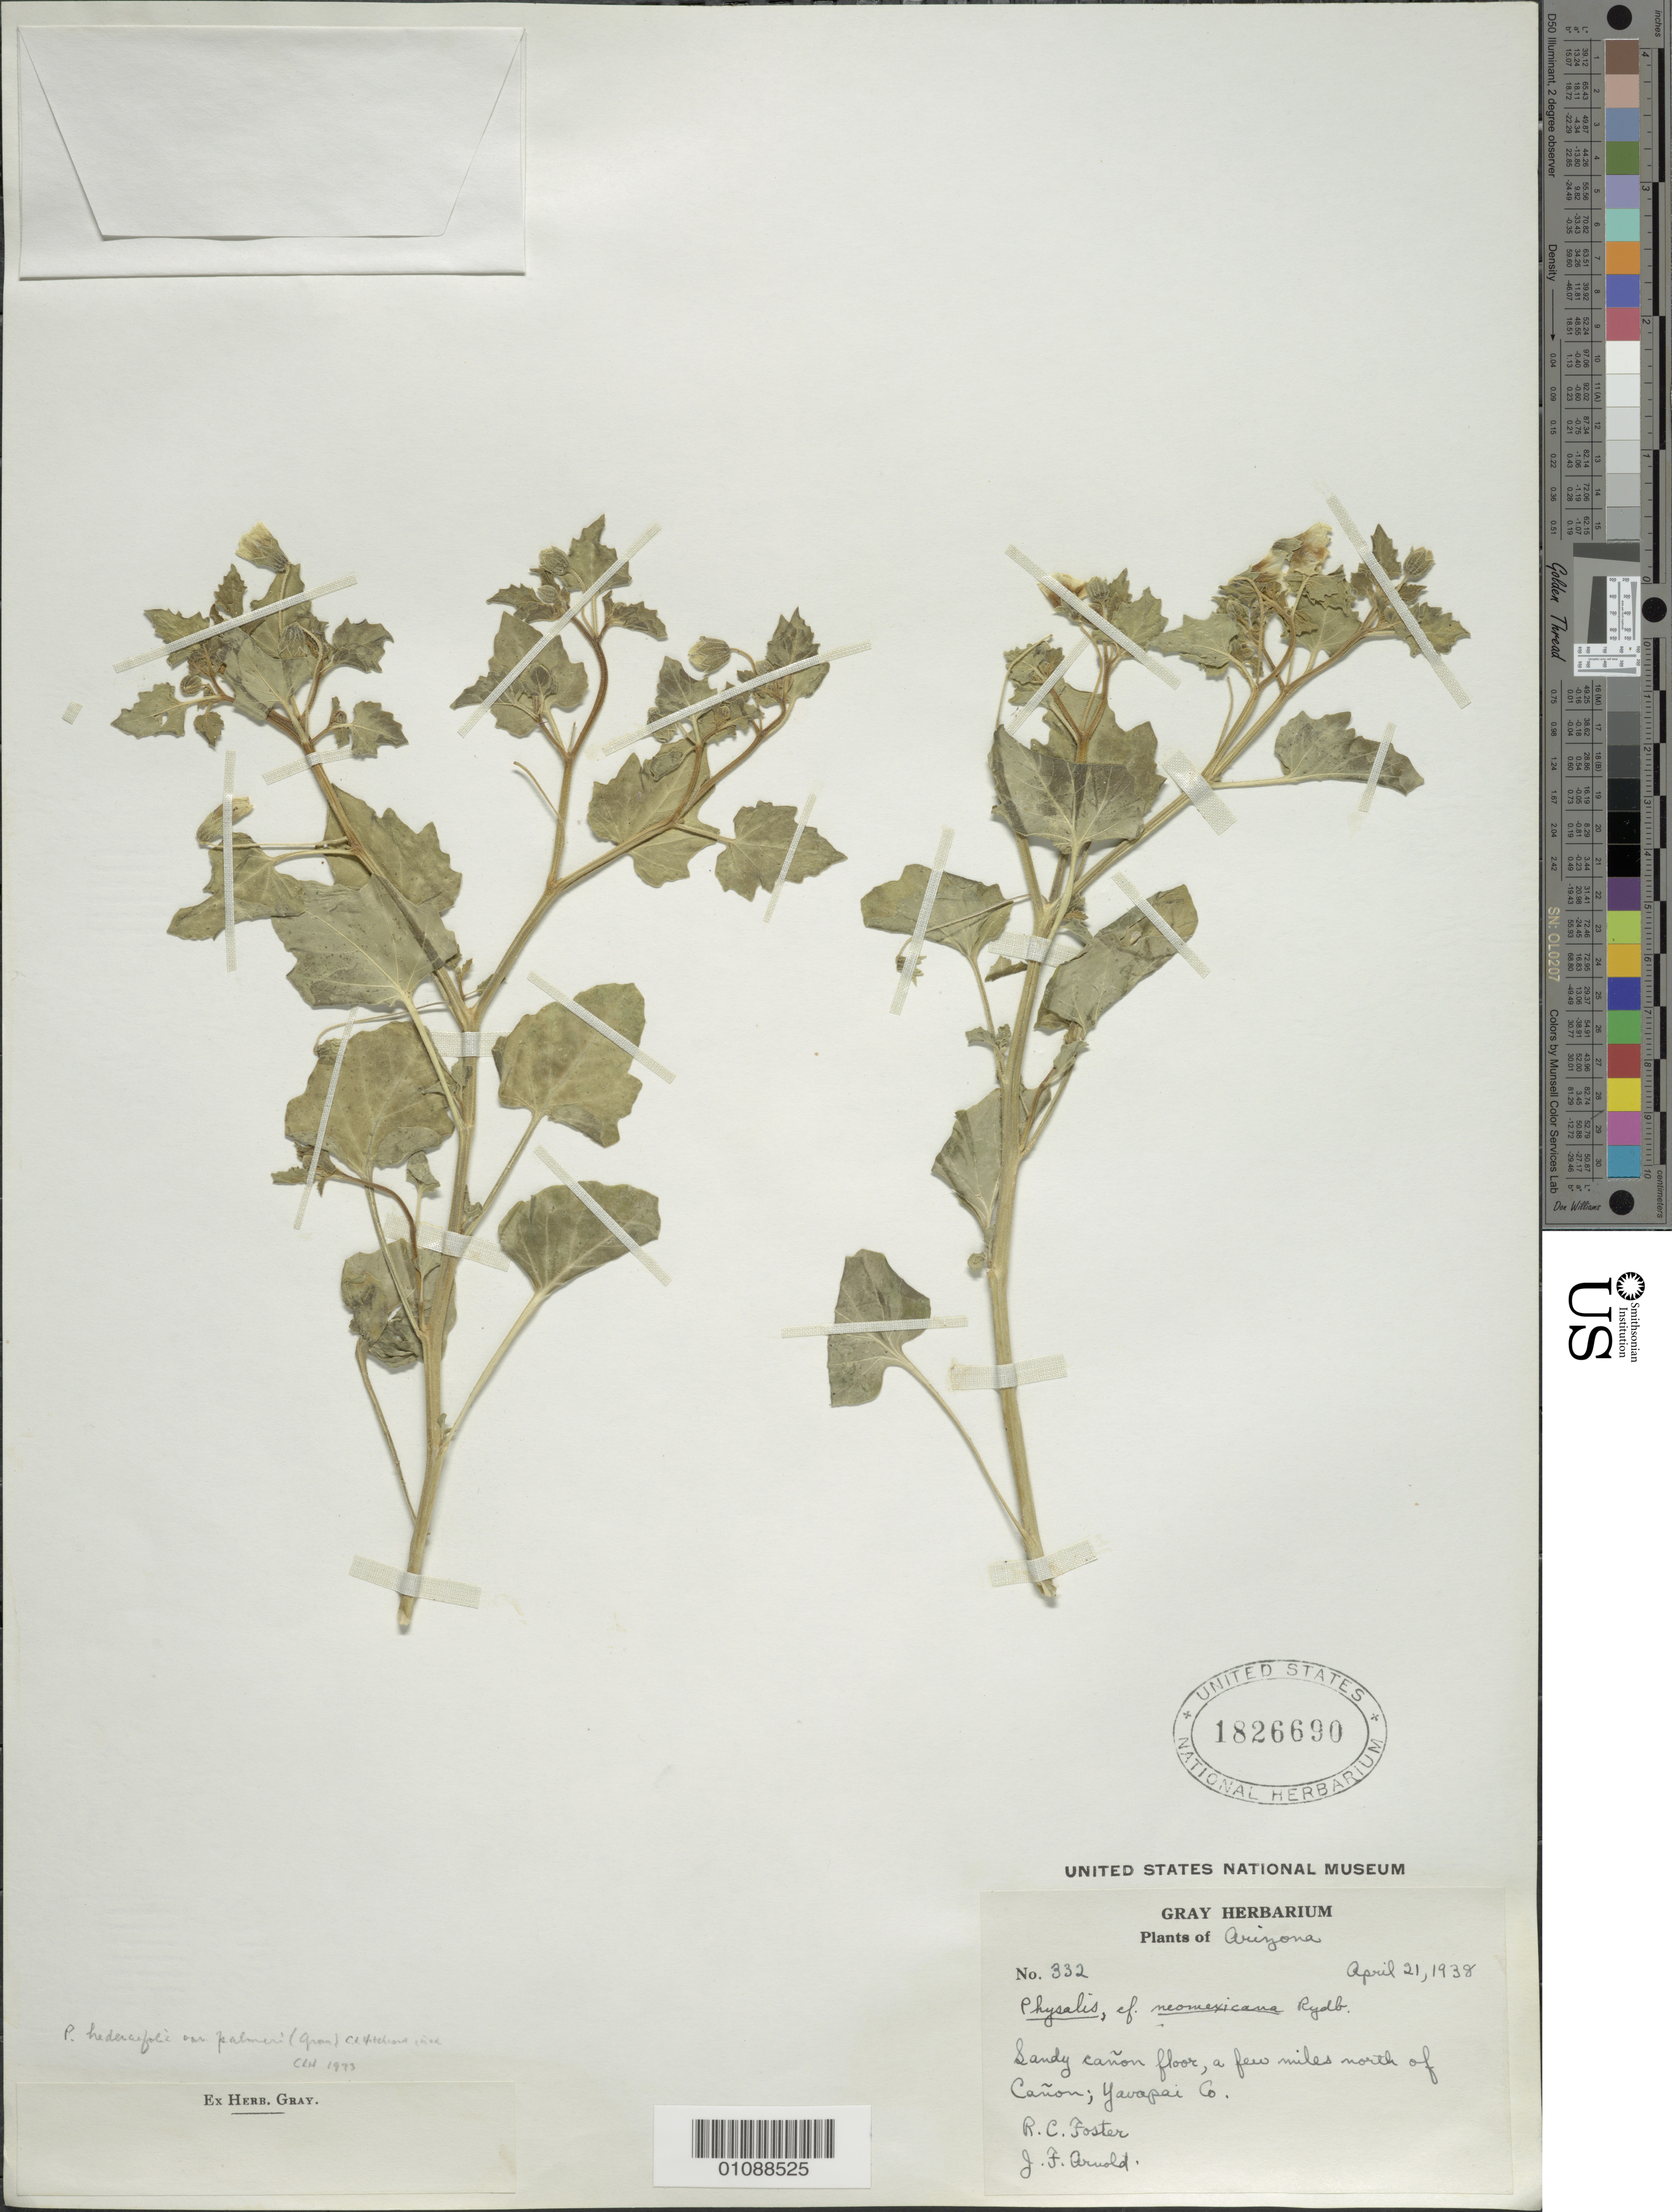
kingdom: Plantae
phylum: Tracheophyta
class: Magnoliopsida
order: Solanales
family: Solanaceae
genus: Physalis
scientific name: Physalis hederifolia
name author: A. Gray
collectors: R. C. Foster & J. F. Arnold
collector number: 332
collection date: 1938-04-21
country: United States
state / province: Arizona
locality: Sandy cañon floor, a few miles north of Cañon; Yavapai Co.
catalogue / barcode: US 1826690